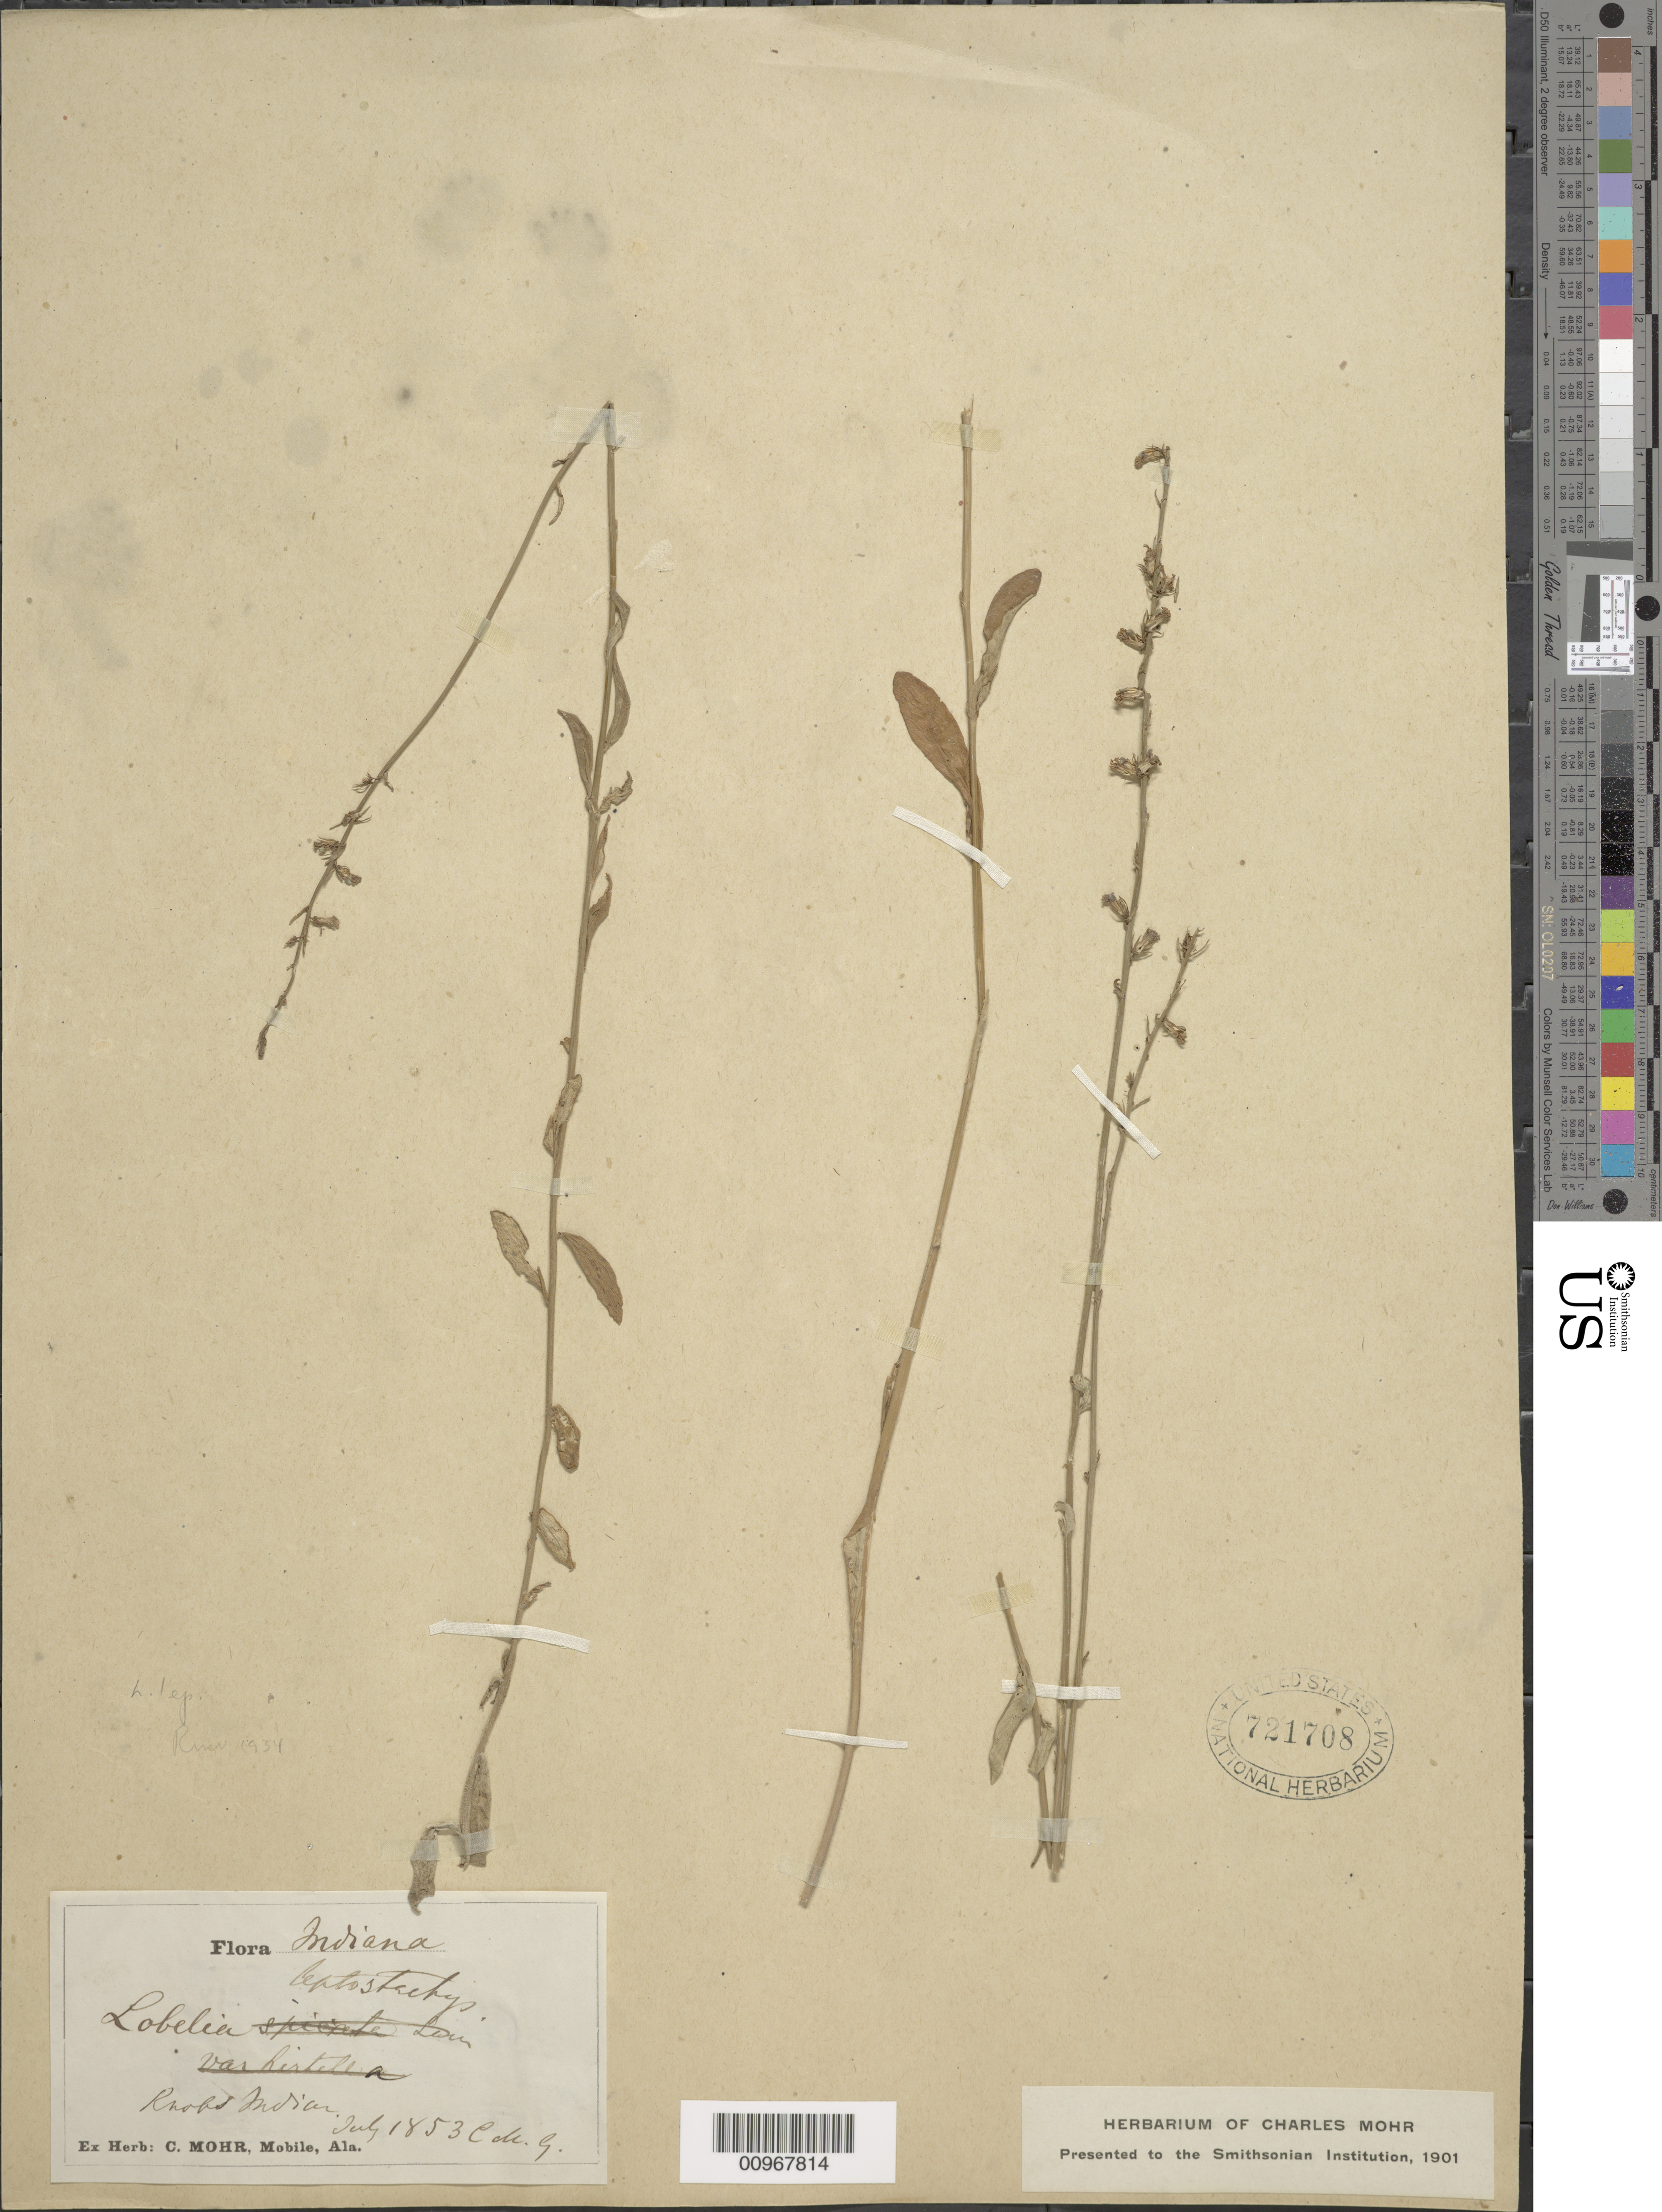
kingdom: Plantae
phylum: Tracheophyta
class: Magnoliopsida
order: Asterales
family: Campanulaceae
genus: Lobelia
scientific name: Lobelia leptostachys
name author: A. DC.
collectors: ex herb. C. Mohr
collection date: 1853-07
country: United States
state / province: Indiana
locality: Knobs Indian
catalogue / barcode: US 721708